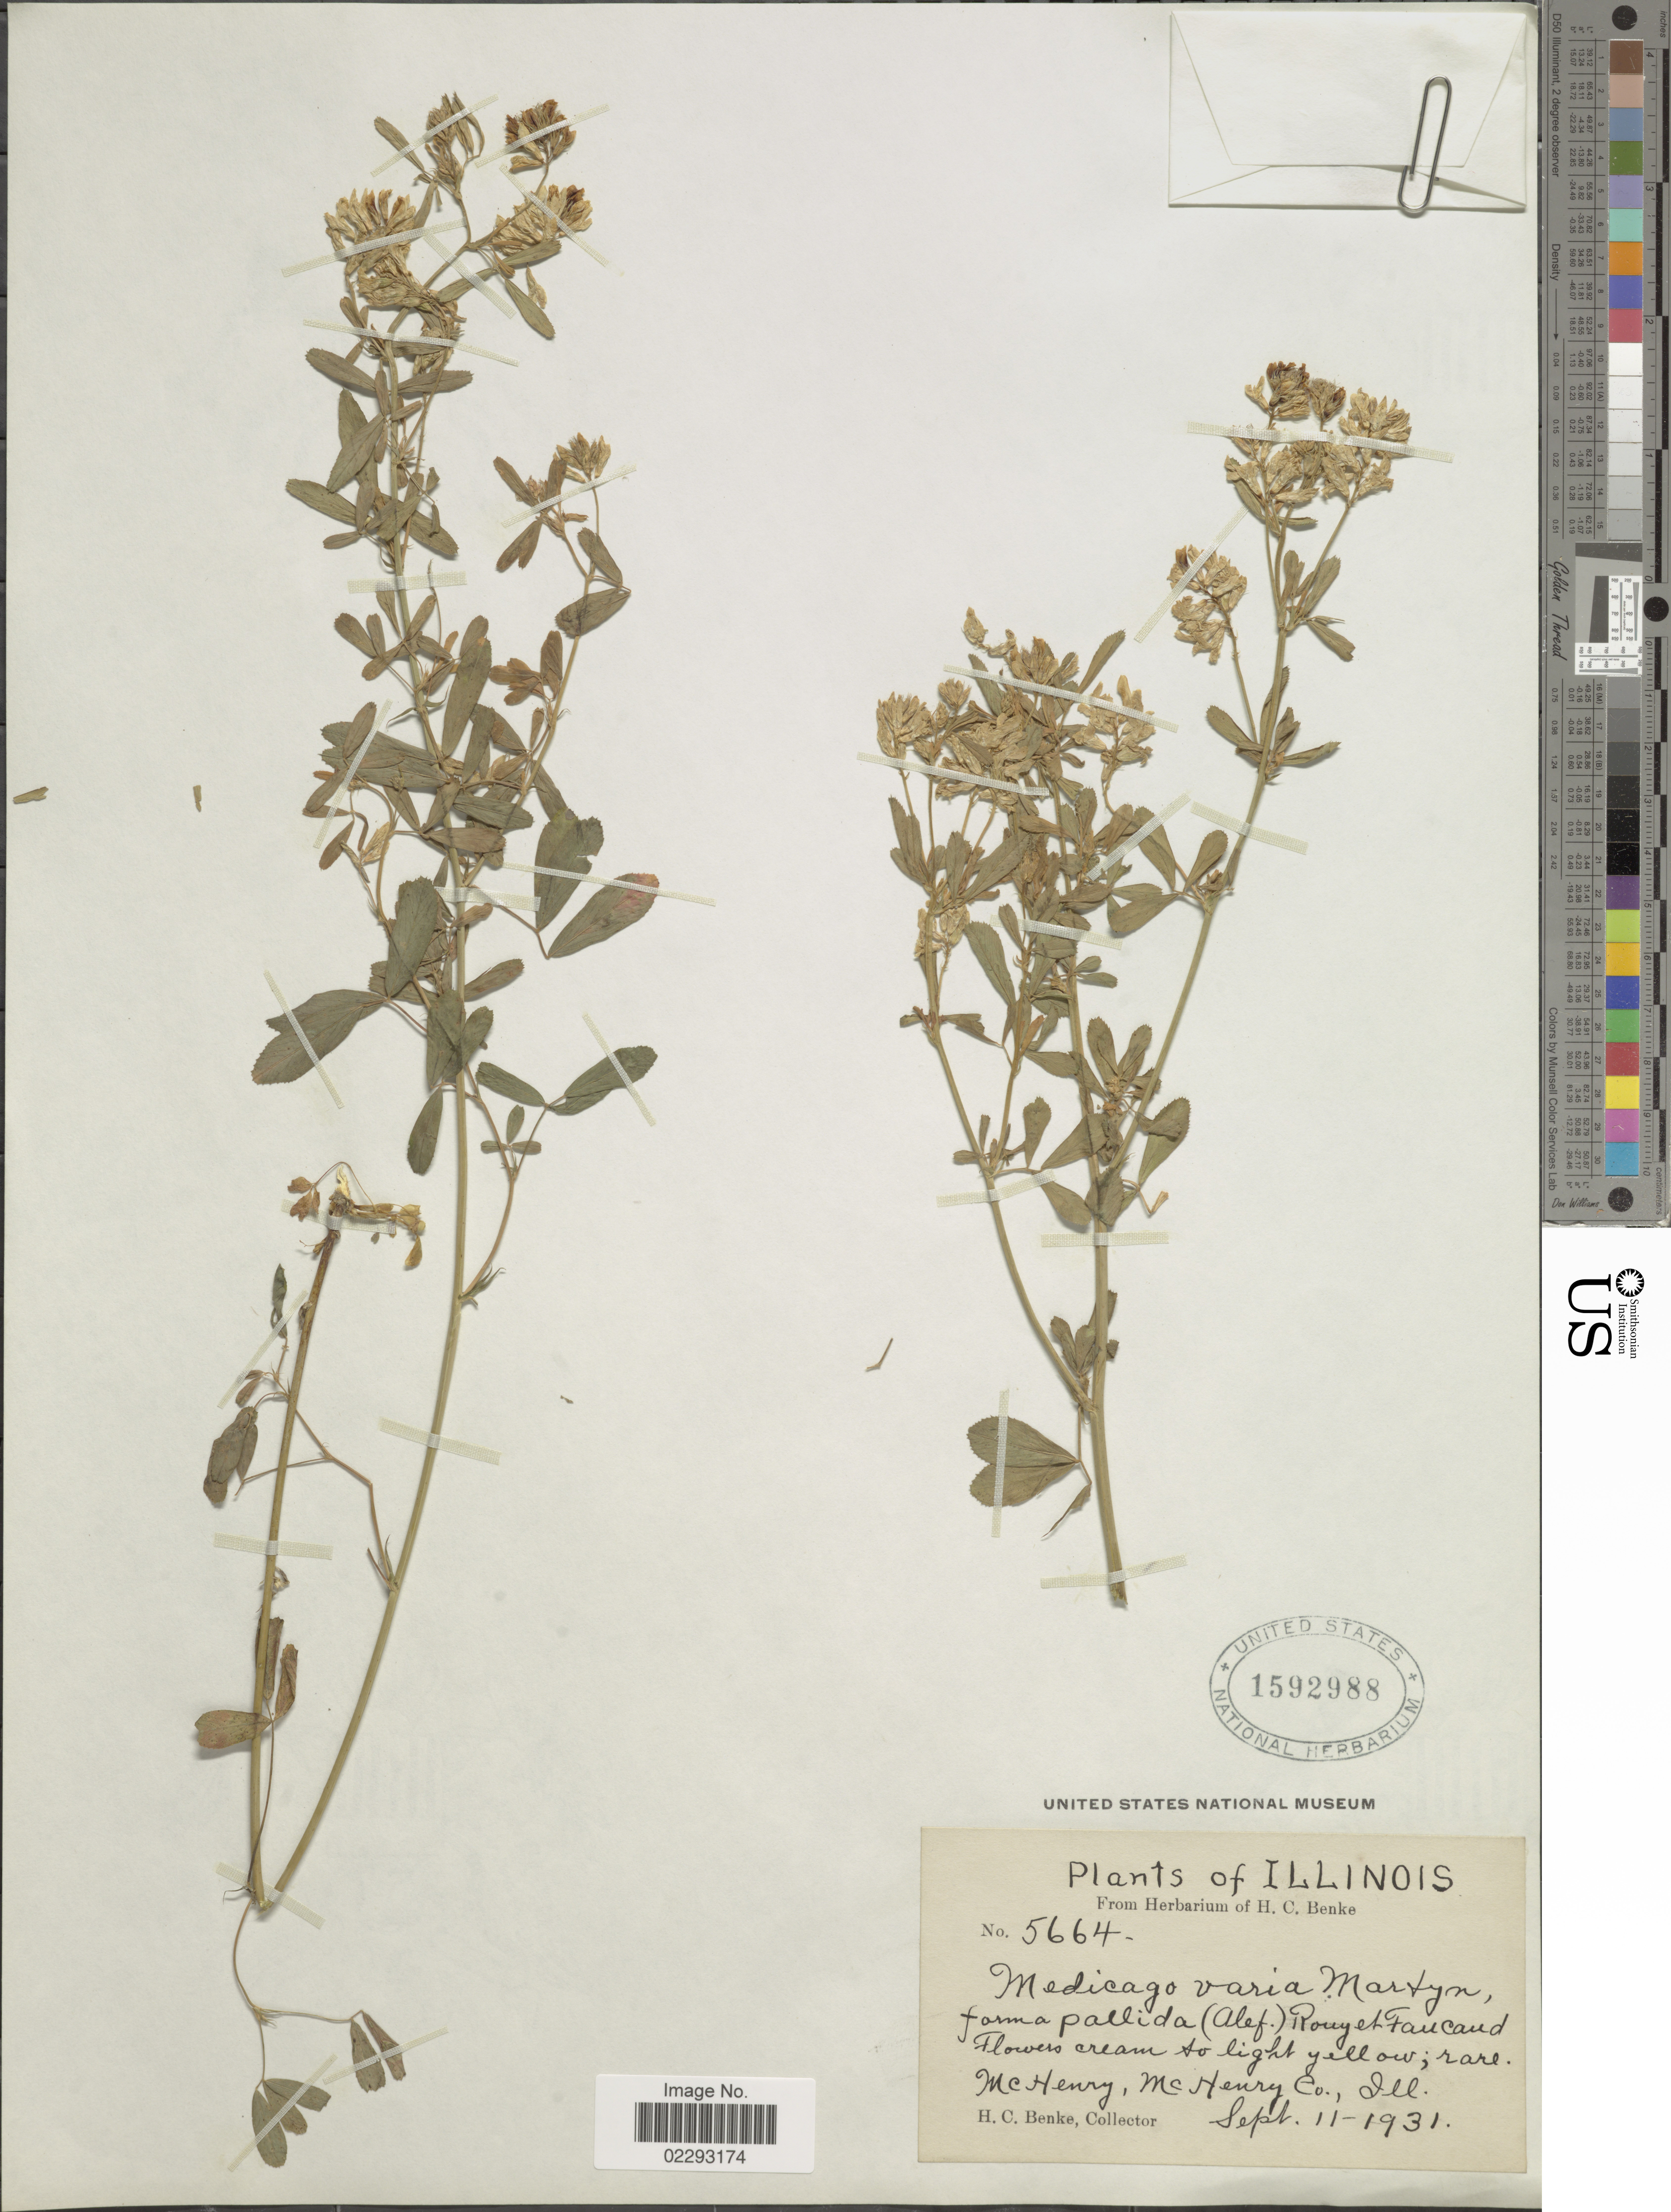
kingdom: Plantae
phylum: Tracheophyta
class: Magnoliopsida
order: Fabales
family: Fabaceae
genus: Medicago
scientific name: Medicago varia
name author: Martyn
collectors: H. Benke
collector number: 5664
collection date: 1931-09-11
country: United States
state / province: Illinois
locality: Mc Henry, Mc Henry Co., Ill.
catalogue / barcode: US 1592988